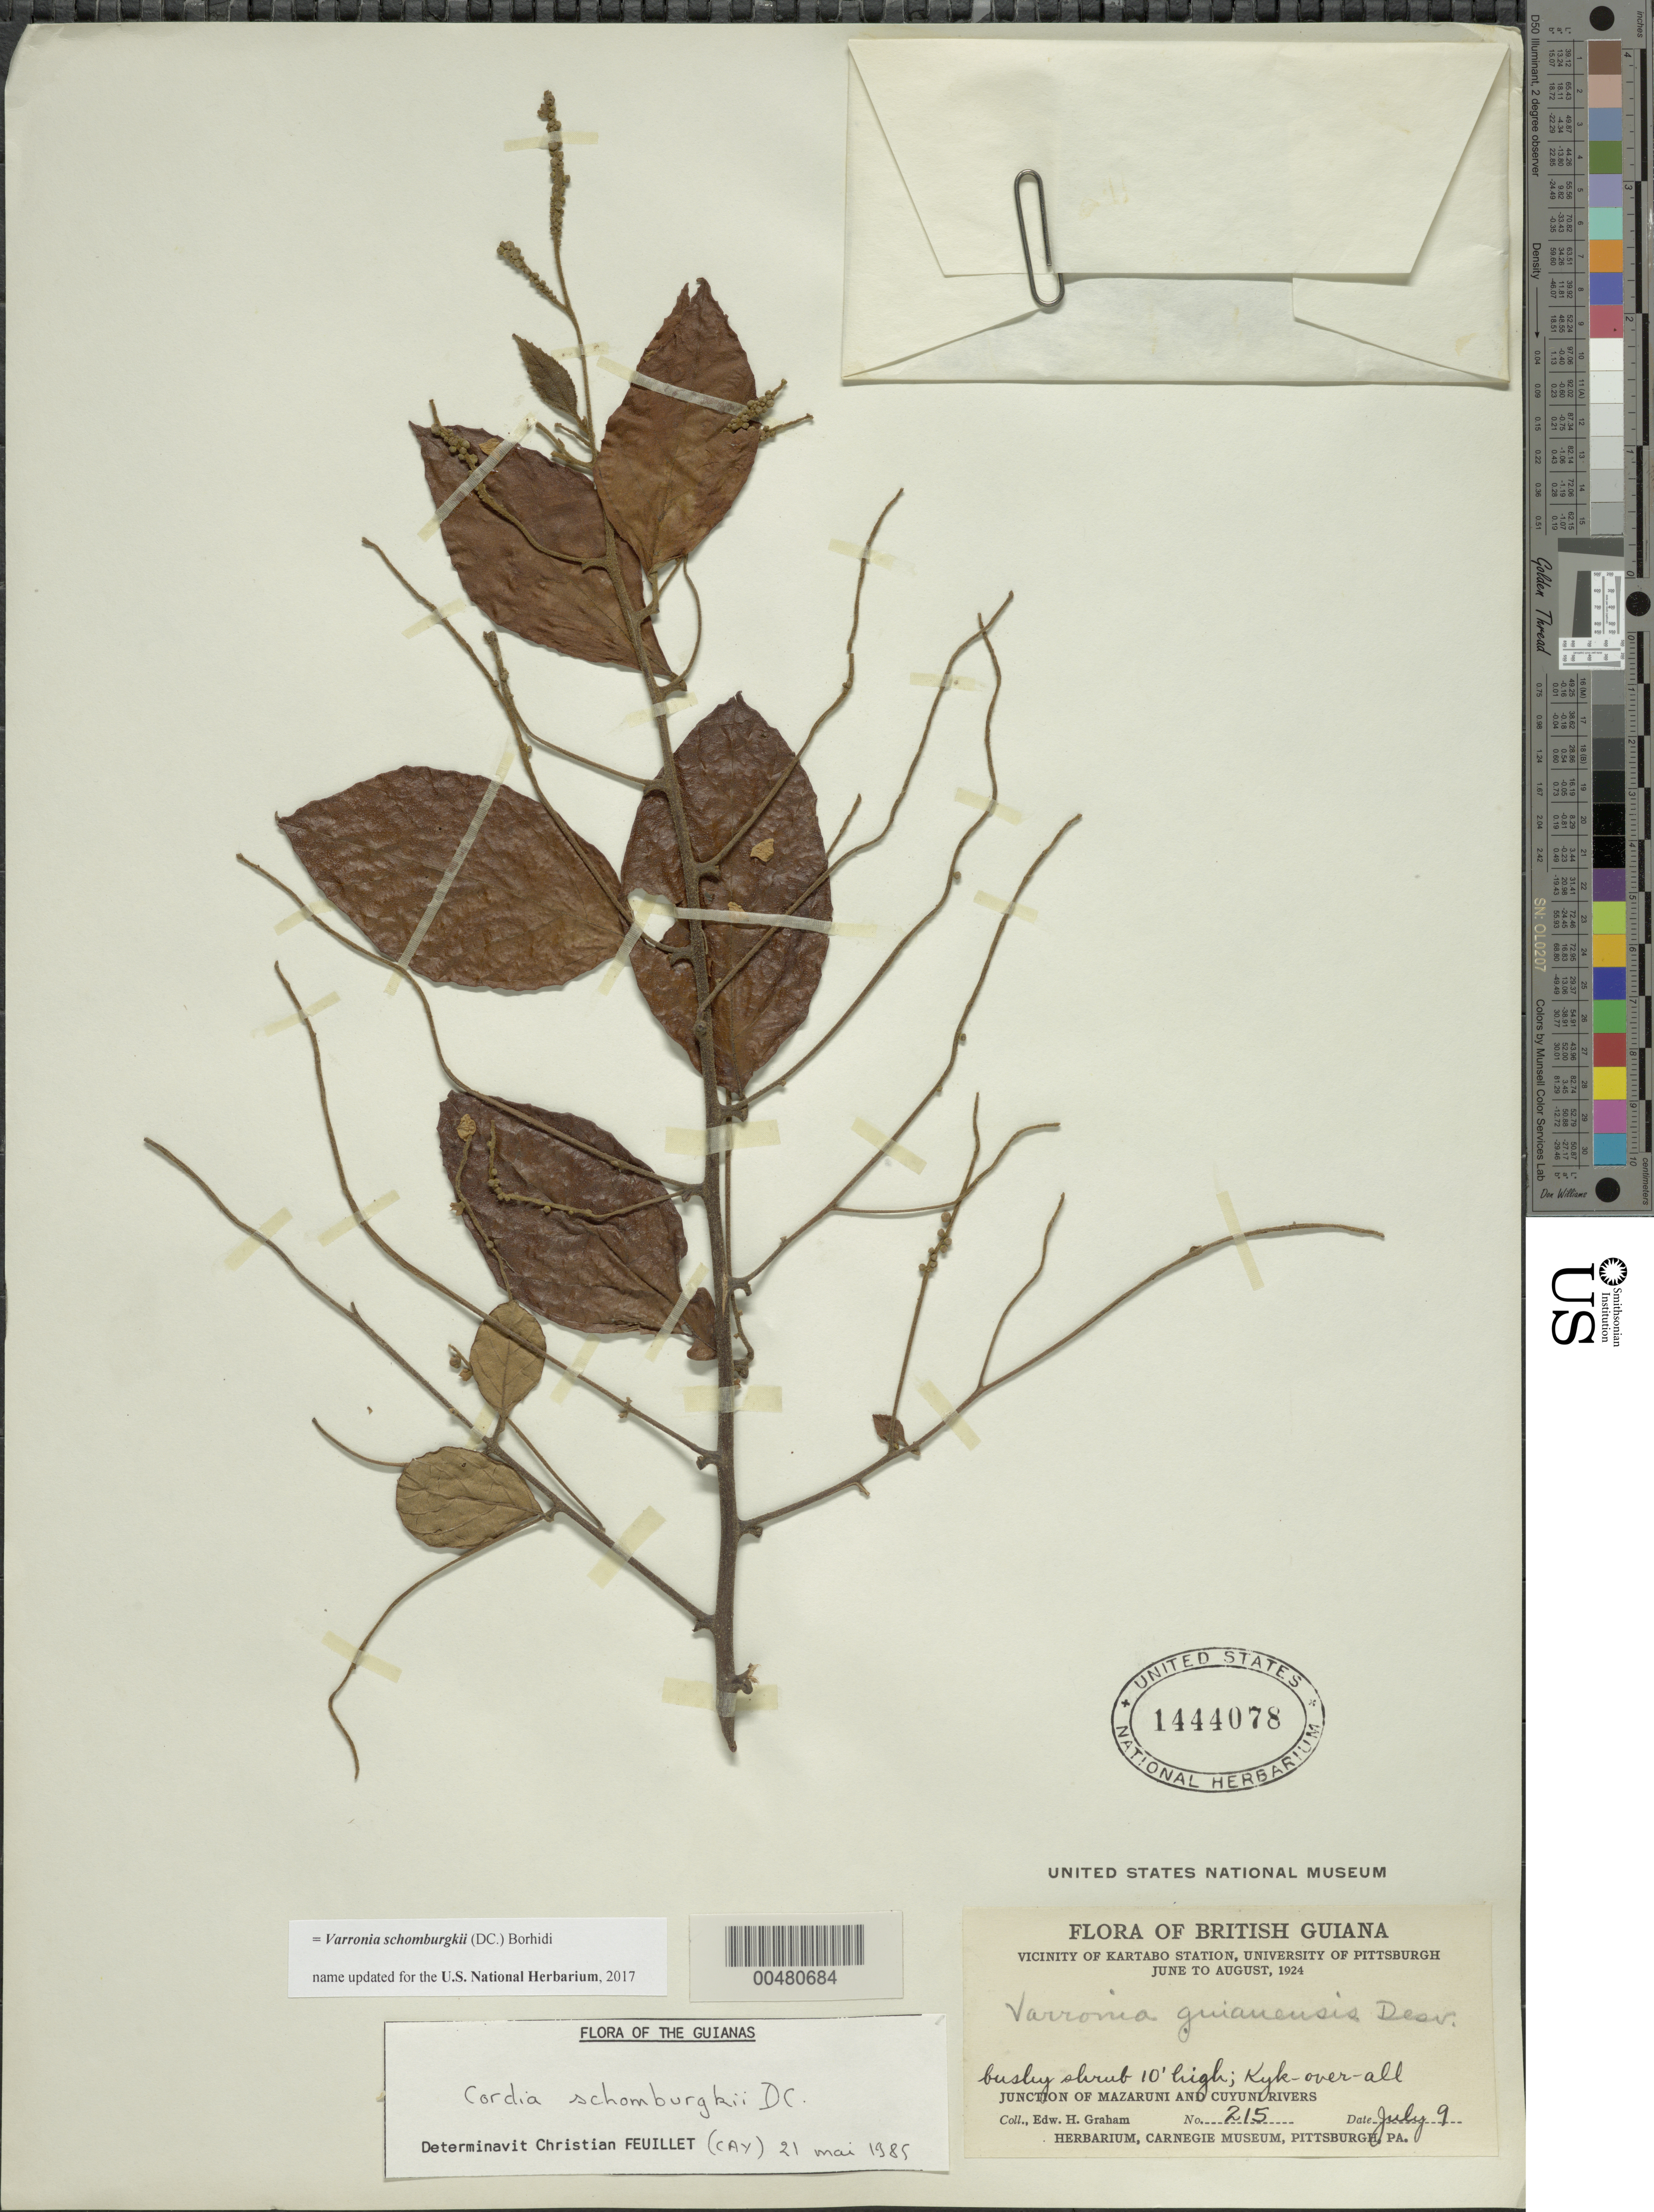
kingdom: Plantae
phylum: Tracheophyta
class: Magnoliopsida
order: Boraginales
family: Cordiaceae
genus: Varronia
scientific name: Varronia schomburgkii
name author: (DC.) Borhidi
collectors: E. H. Graham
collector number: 215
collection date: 1924-07-09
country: Guyana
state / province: Cuyuni-Mazaruni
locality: British Guiana, Vicinity of Kartabo. Junction of Mazaruni and Cuyuni Rivers.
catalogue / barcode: US 1444078